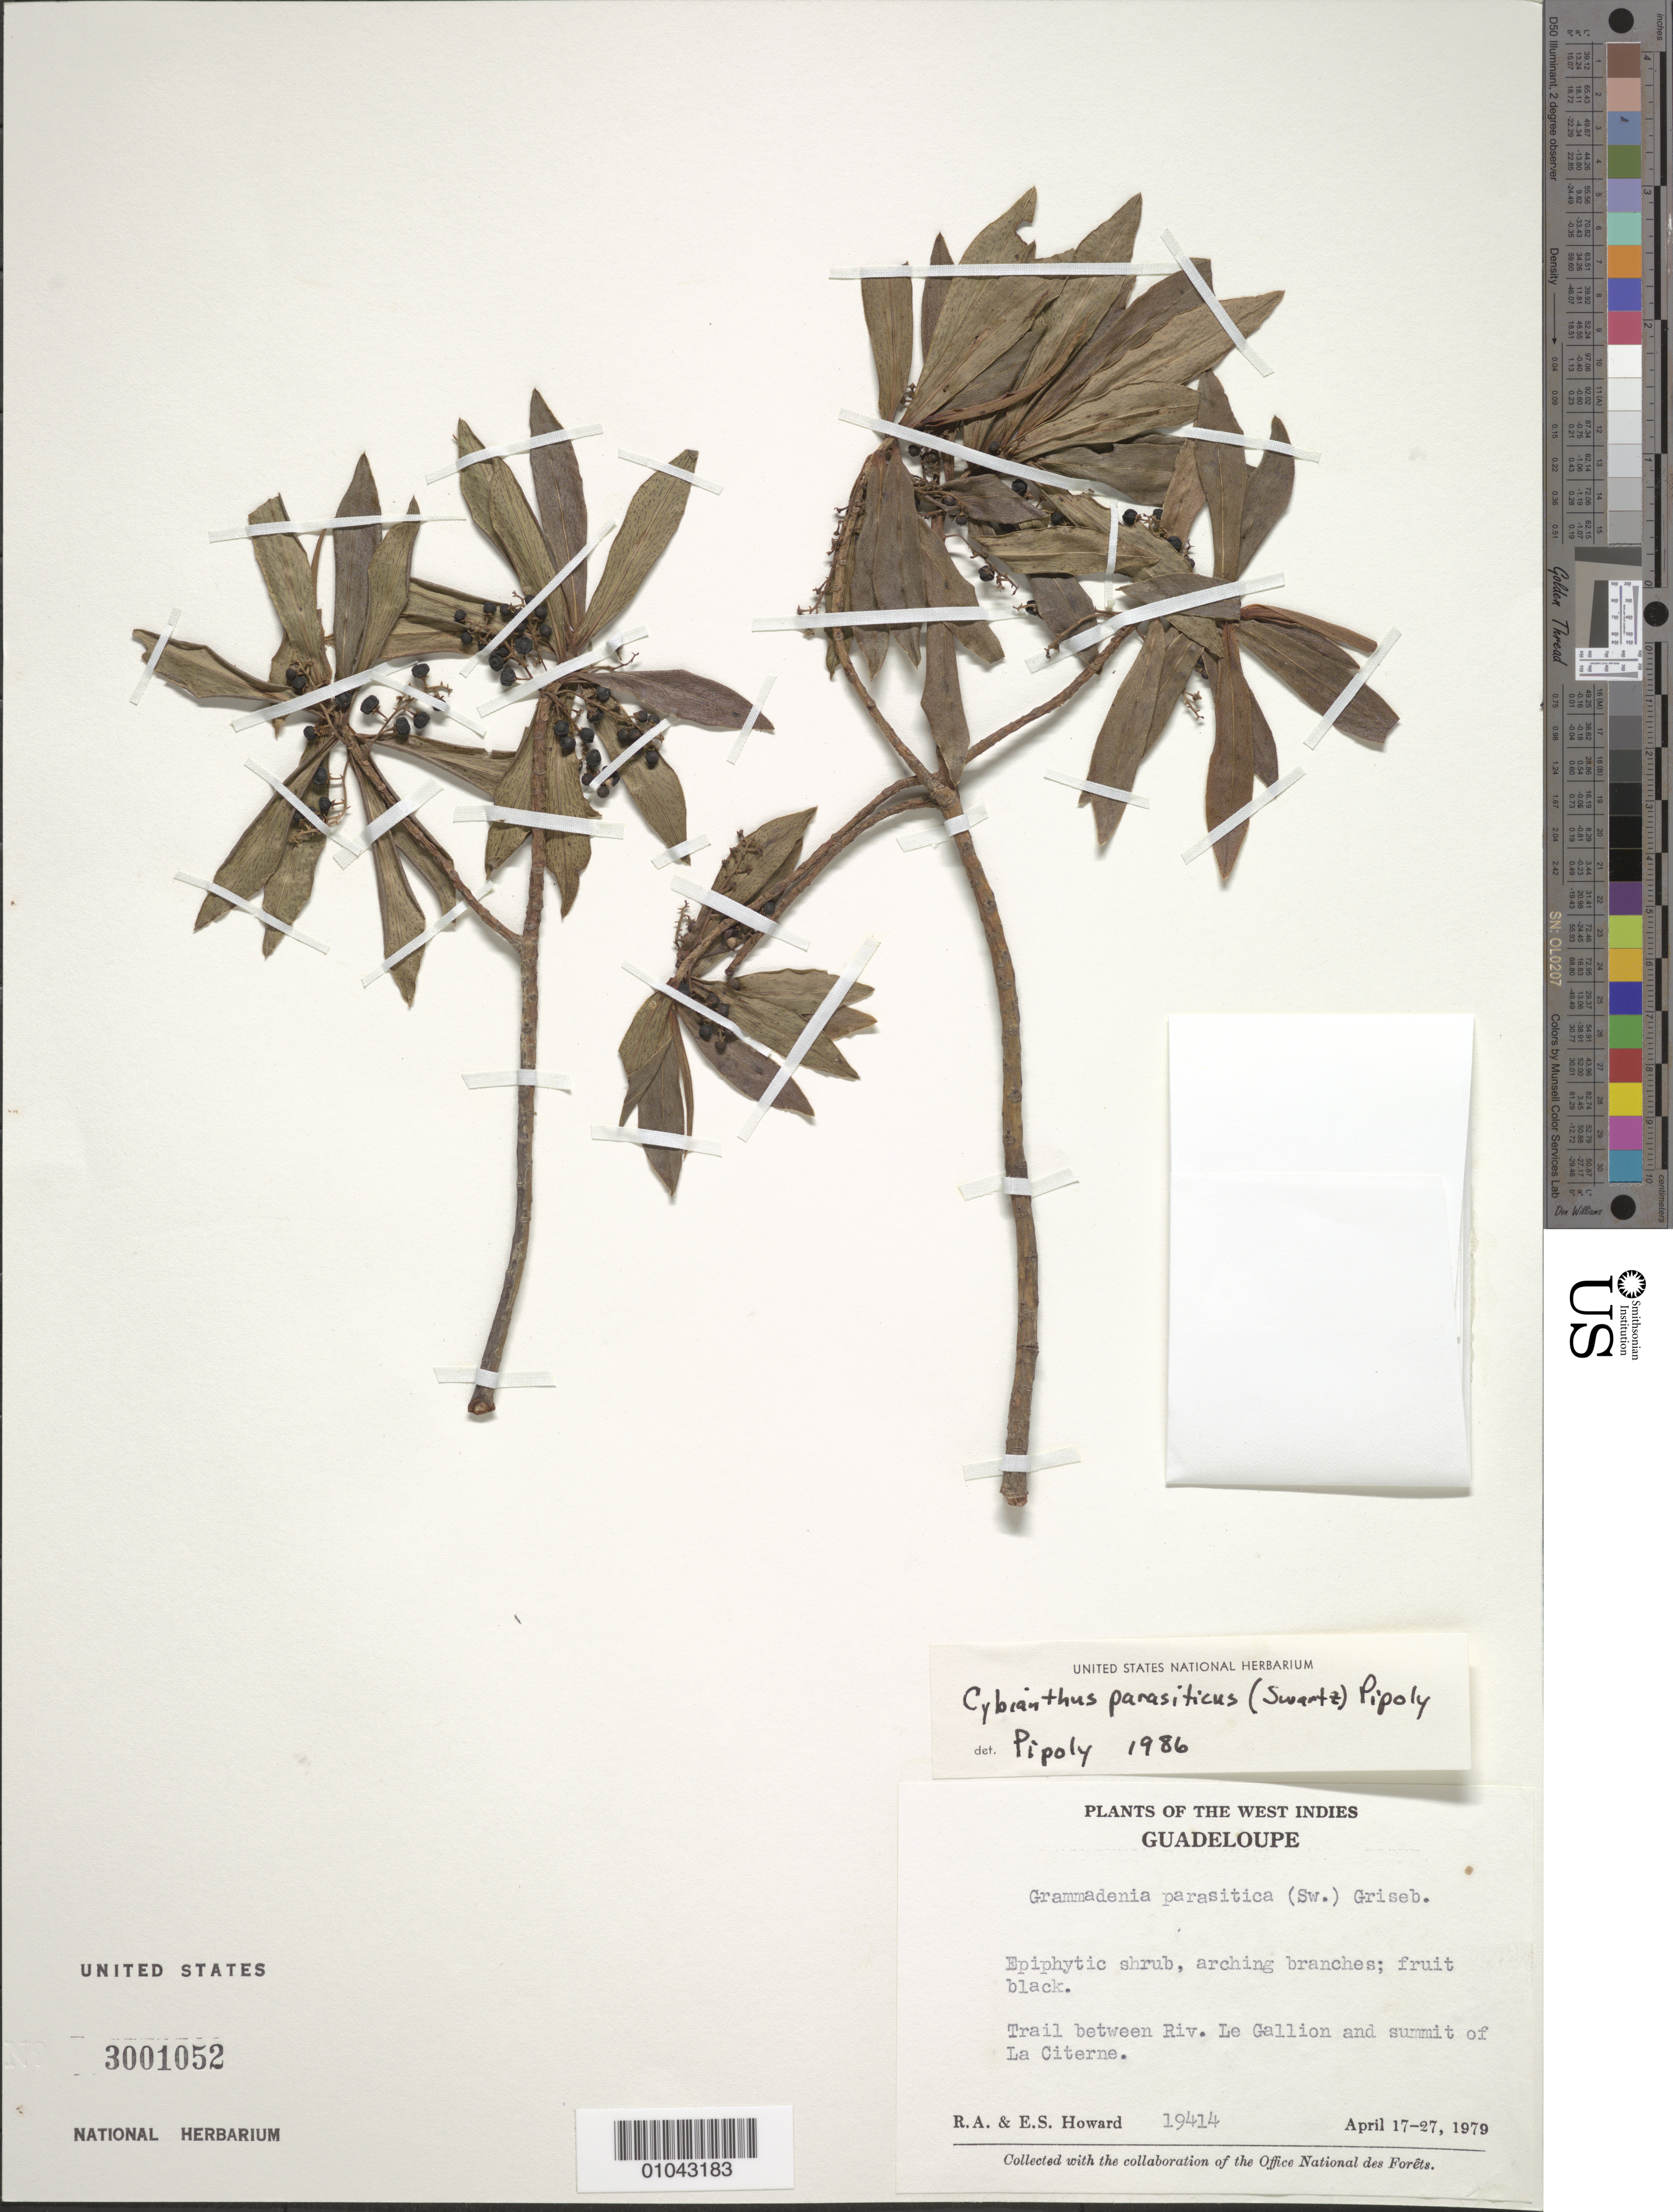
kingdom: Plantae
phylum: Tracheophyta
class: Magnoliopsida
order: Ericales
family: Primulaceae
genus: Cybianthus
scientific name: Cybianthus parasiticus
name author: (Sw.) Pipoly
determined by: Pipoly, J. J., III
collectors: R. A. Howard & E. S. Howard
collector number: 19414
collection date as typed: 17 Apr 1979 to 27 Apr 1979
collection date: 1979-04-17/1979-04-27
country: Guadeloupe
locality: Trail between Riv. Le Gallion and summit of La Citerne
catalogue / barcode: US 3001052